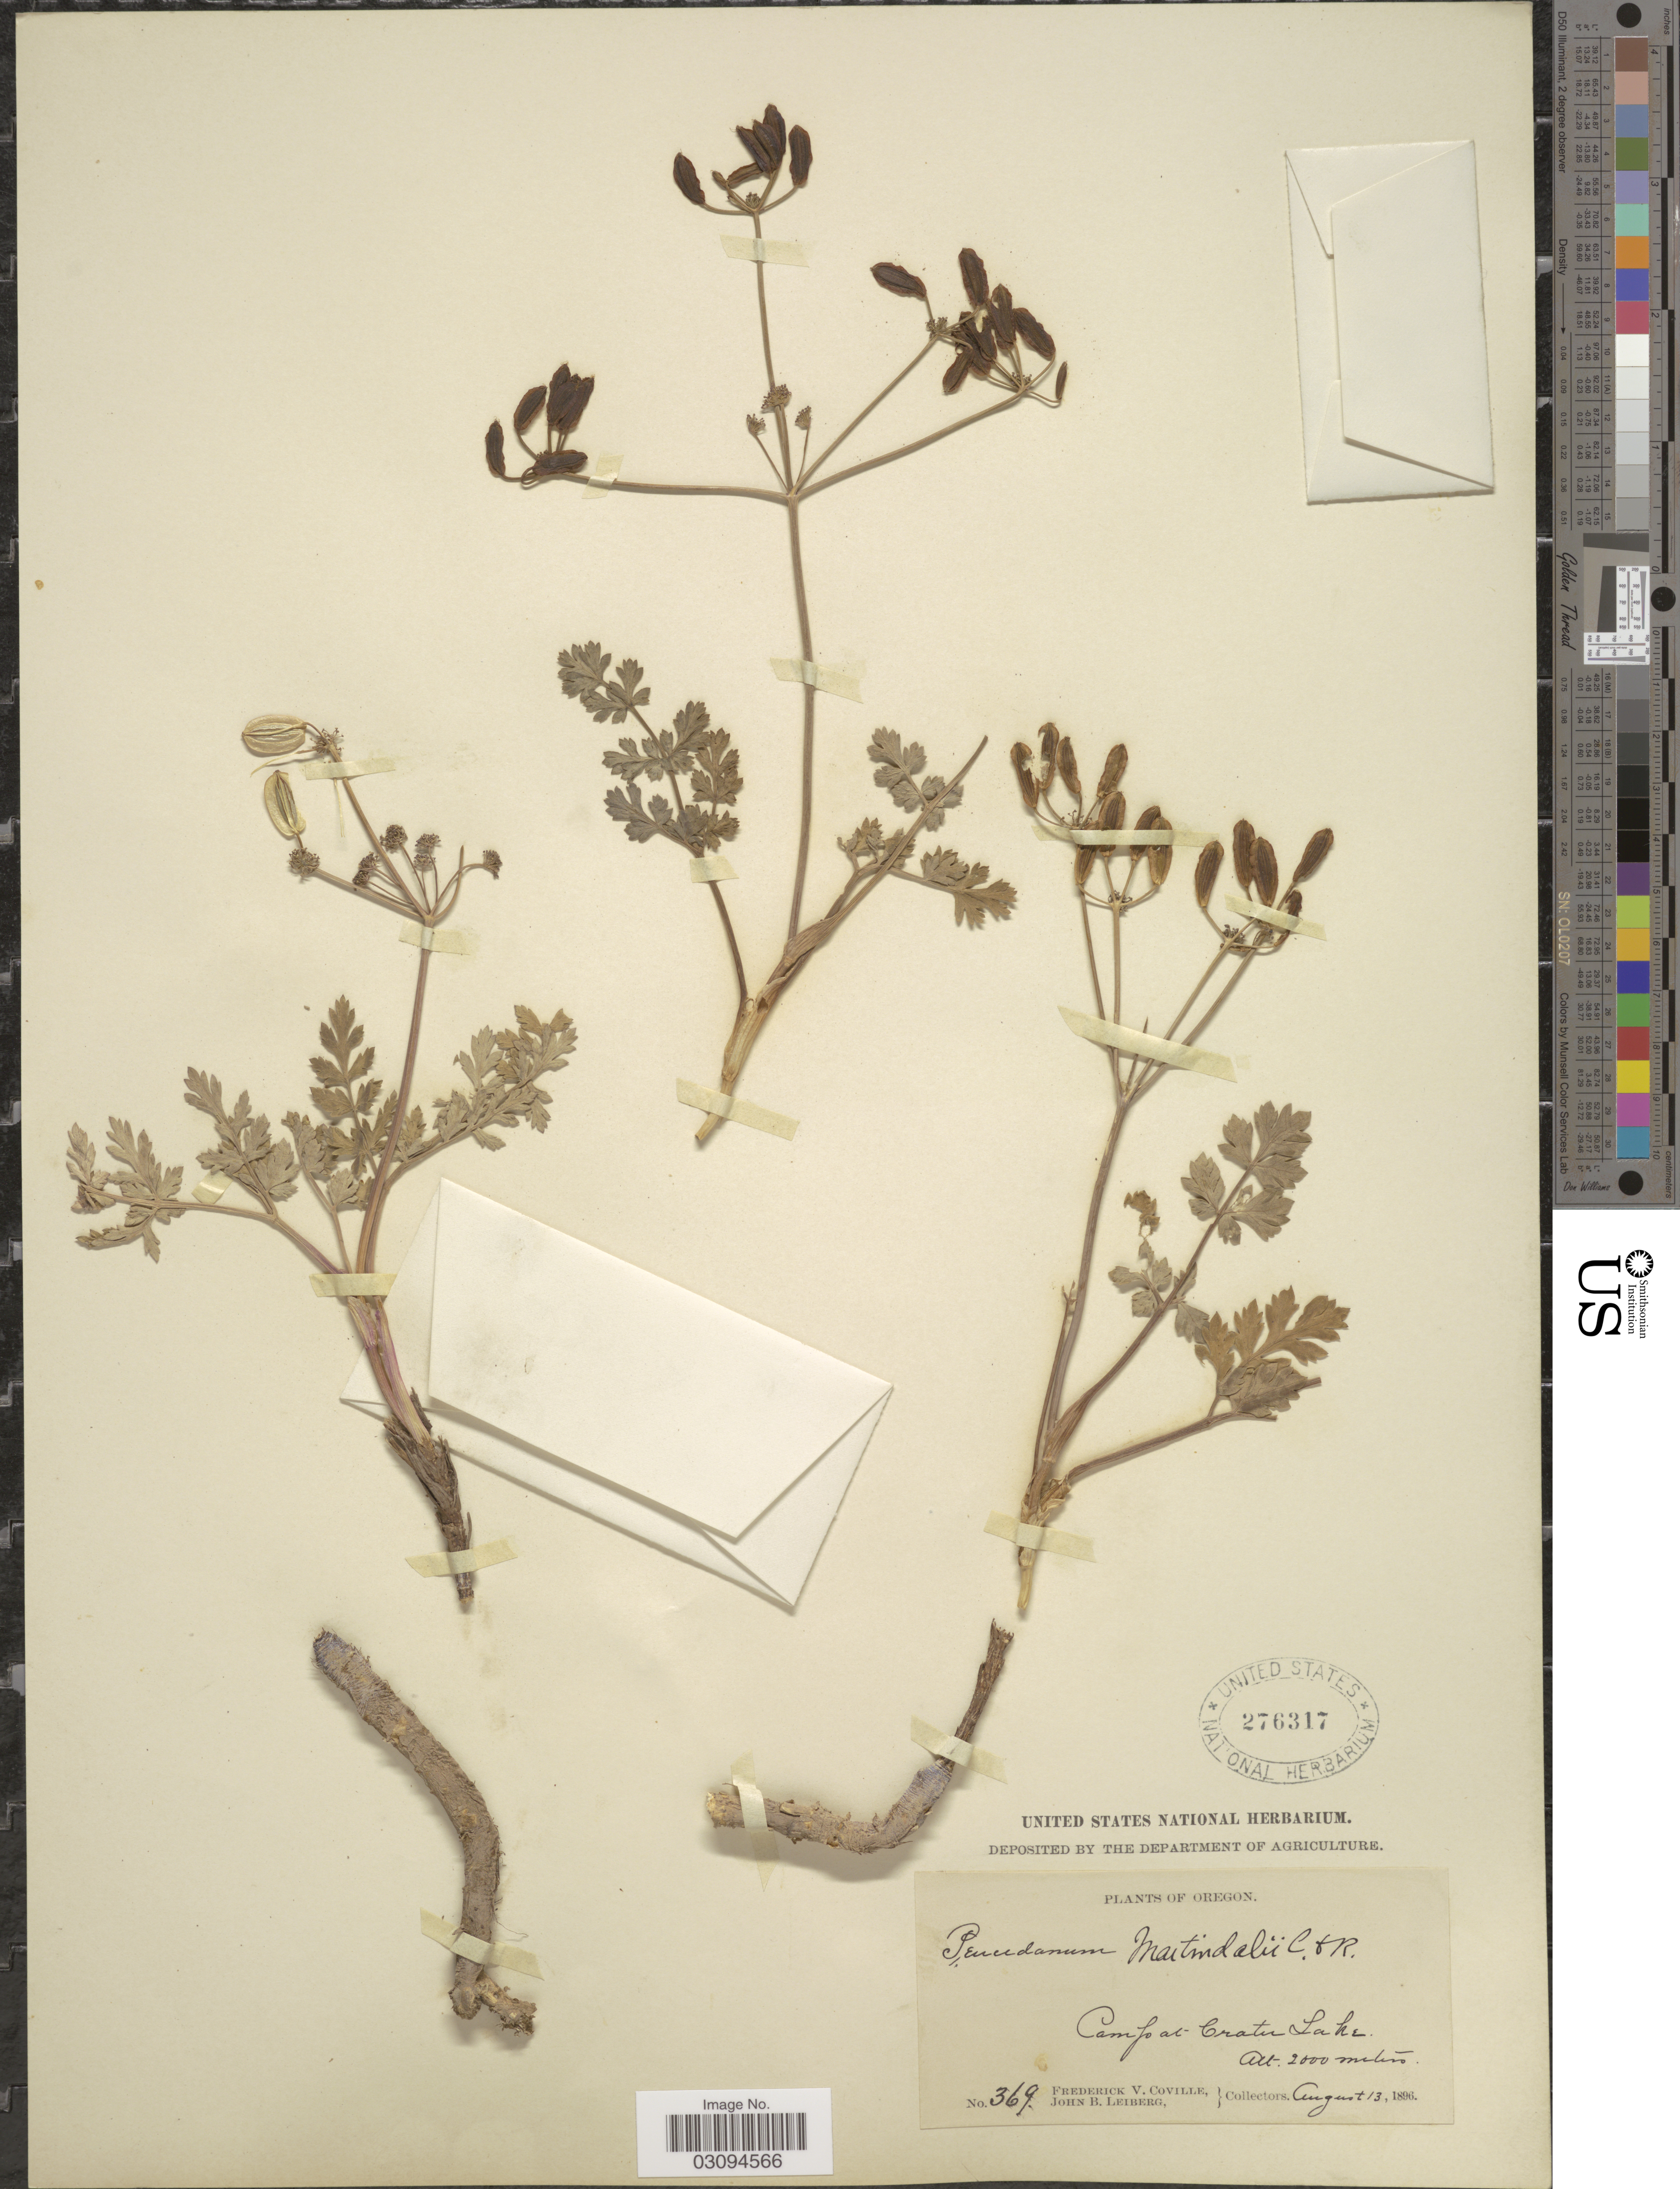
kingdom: Plantae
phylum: Tracheophyta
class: Magnoliopsida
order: Apiales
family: Apiaceae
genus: Lomatium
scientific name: Lomatium martindalei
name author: (J.M. Coult. & Rose) J.M. Coult. & Rose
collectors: F. V. Coville & J. Leiberg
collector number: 369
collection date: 1896-08-13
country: United States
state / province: Oregon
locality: Camp at Crater Lake.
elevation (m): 2000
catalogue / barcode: US 276317